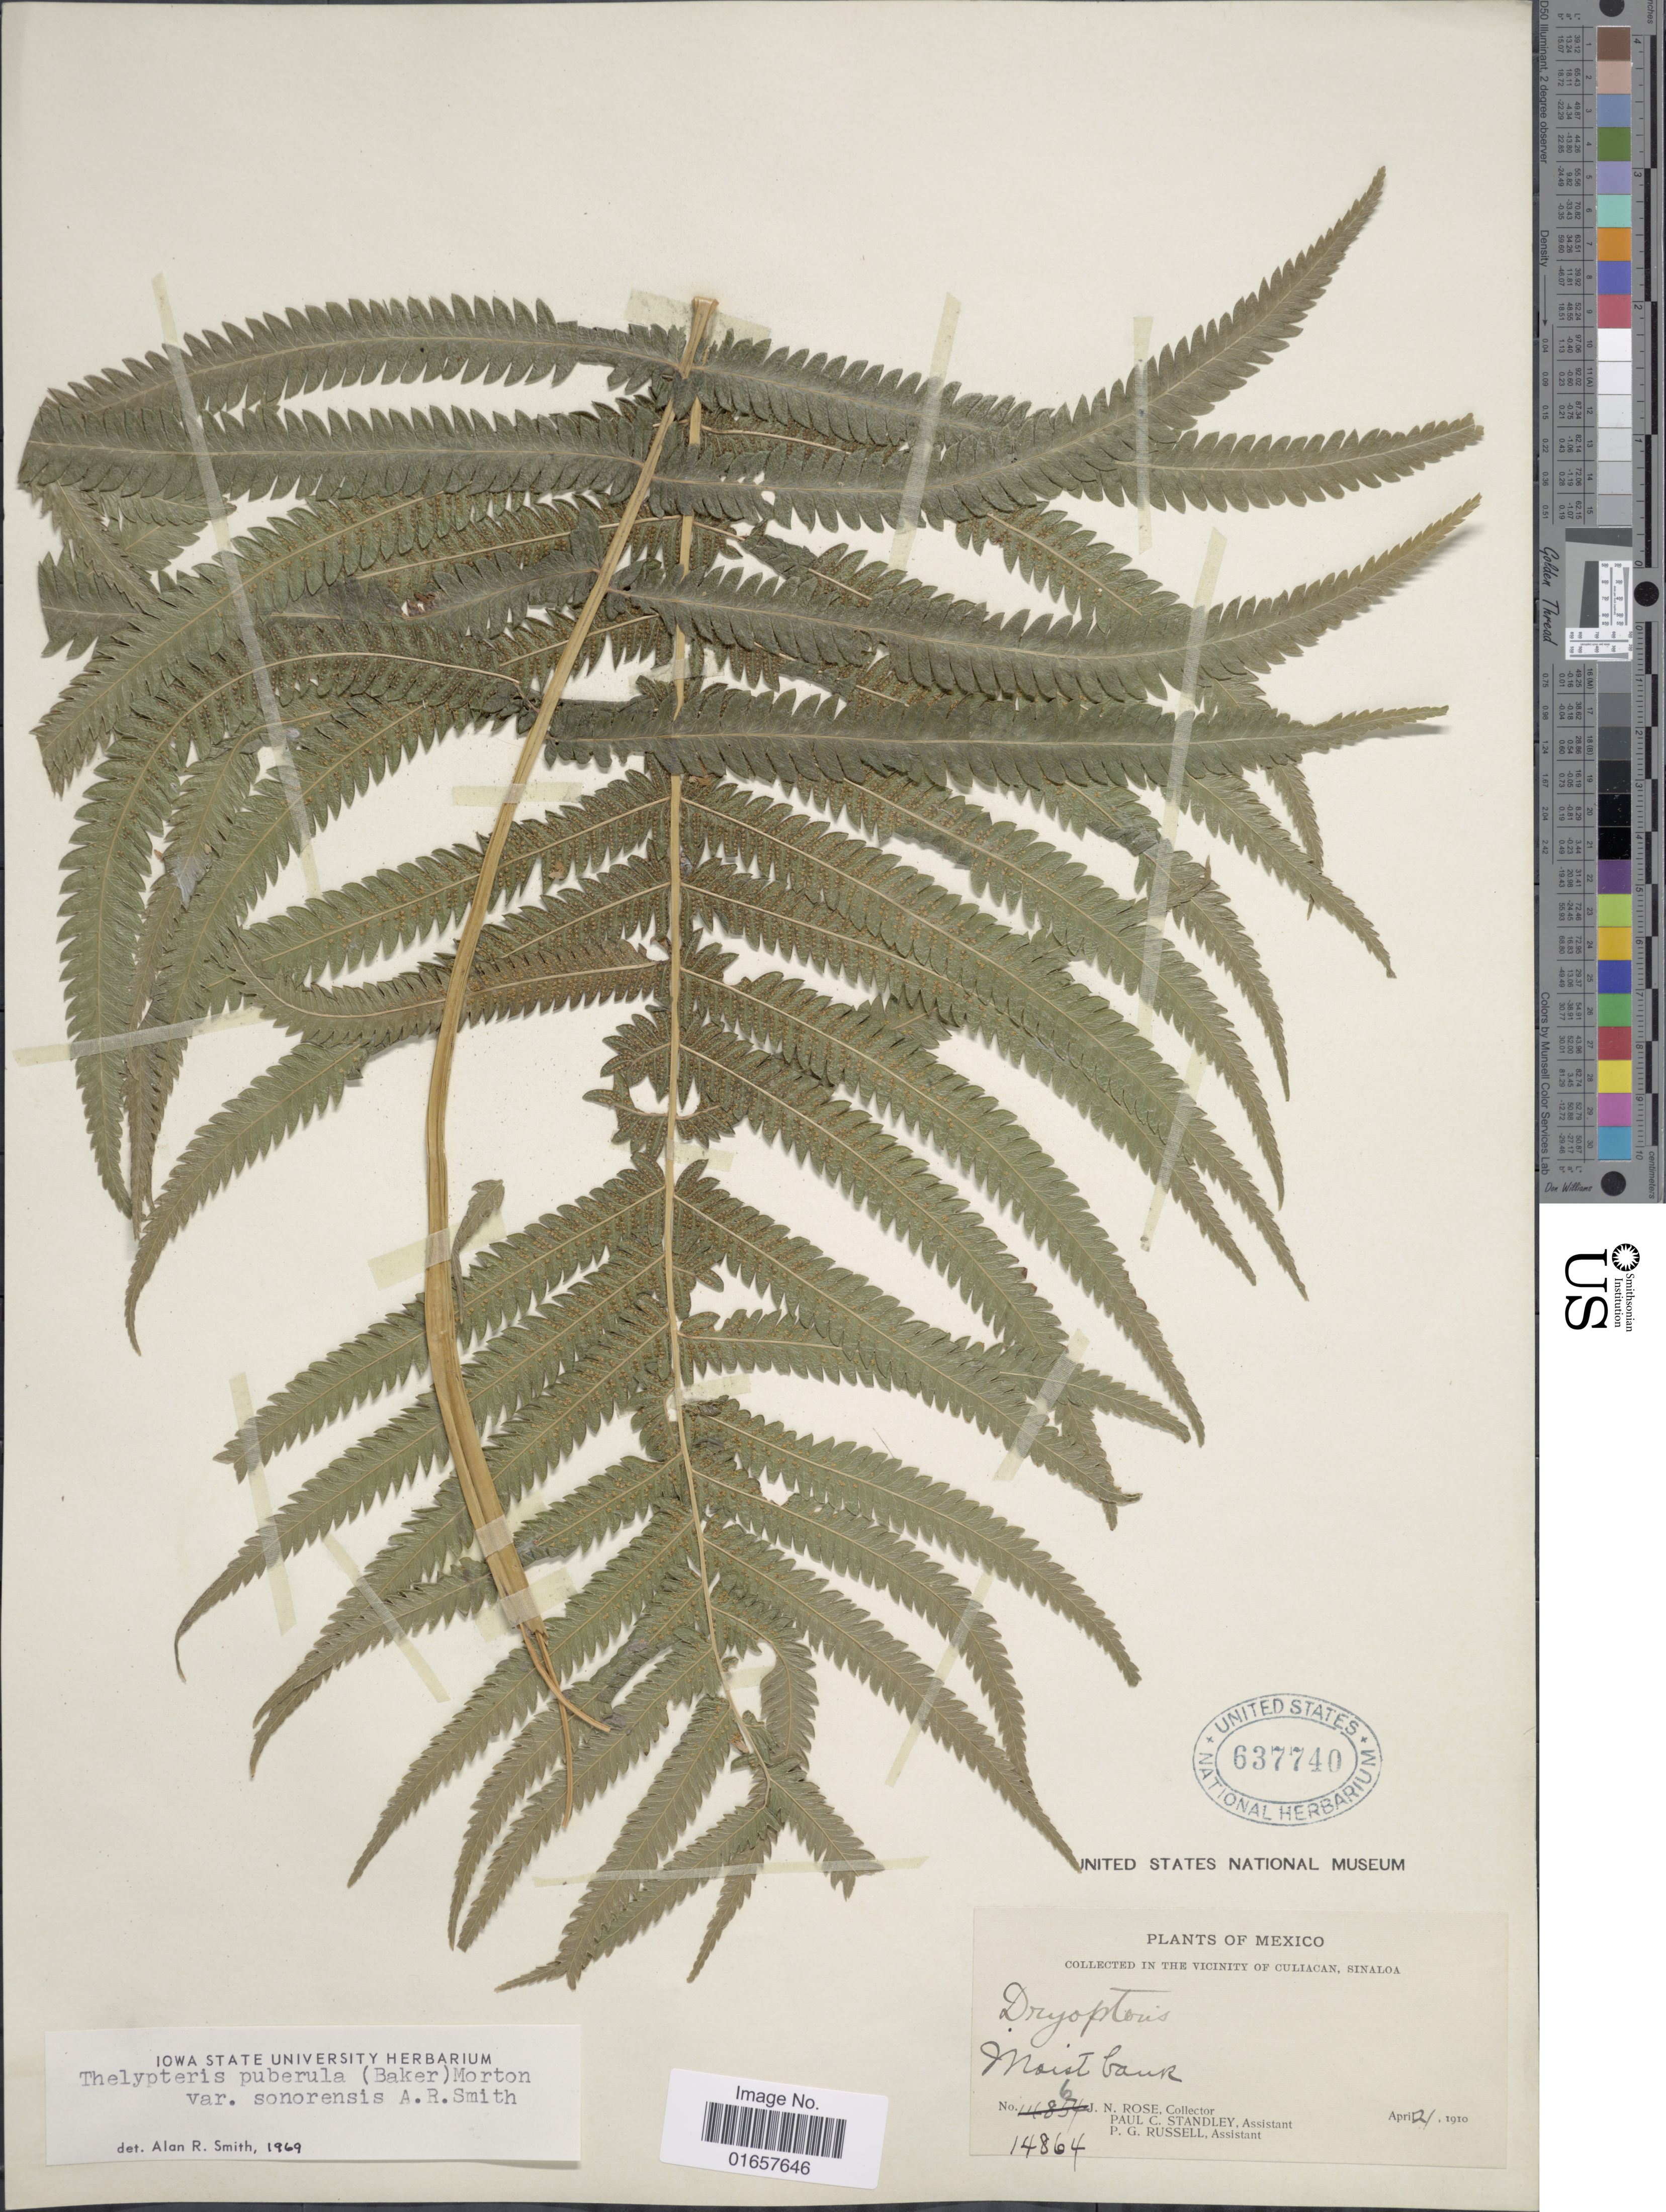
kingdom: Plantae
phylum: Tracheophyta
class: Polypodiopsida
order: Polypodiales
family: Thelypteridaceae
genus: Christella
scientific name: Christella puberula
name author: (Baker) Á. Löve & D. Löve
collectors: J. N. Rose, P. C. Standley & P. G. Russell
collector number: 14864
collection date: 1910-04-21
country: Mexico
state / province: Sinaloa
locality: Mexico, in the vicinity of Culiacan, moist bank.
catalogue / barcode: US 637740